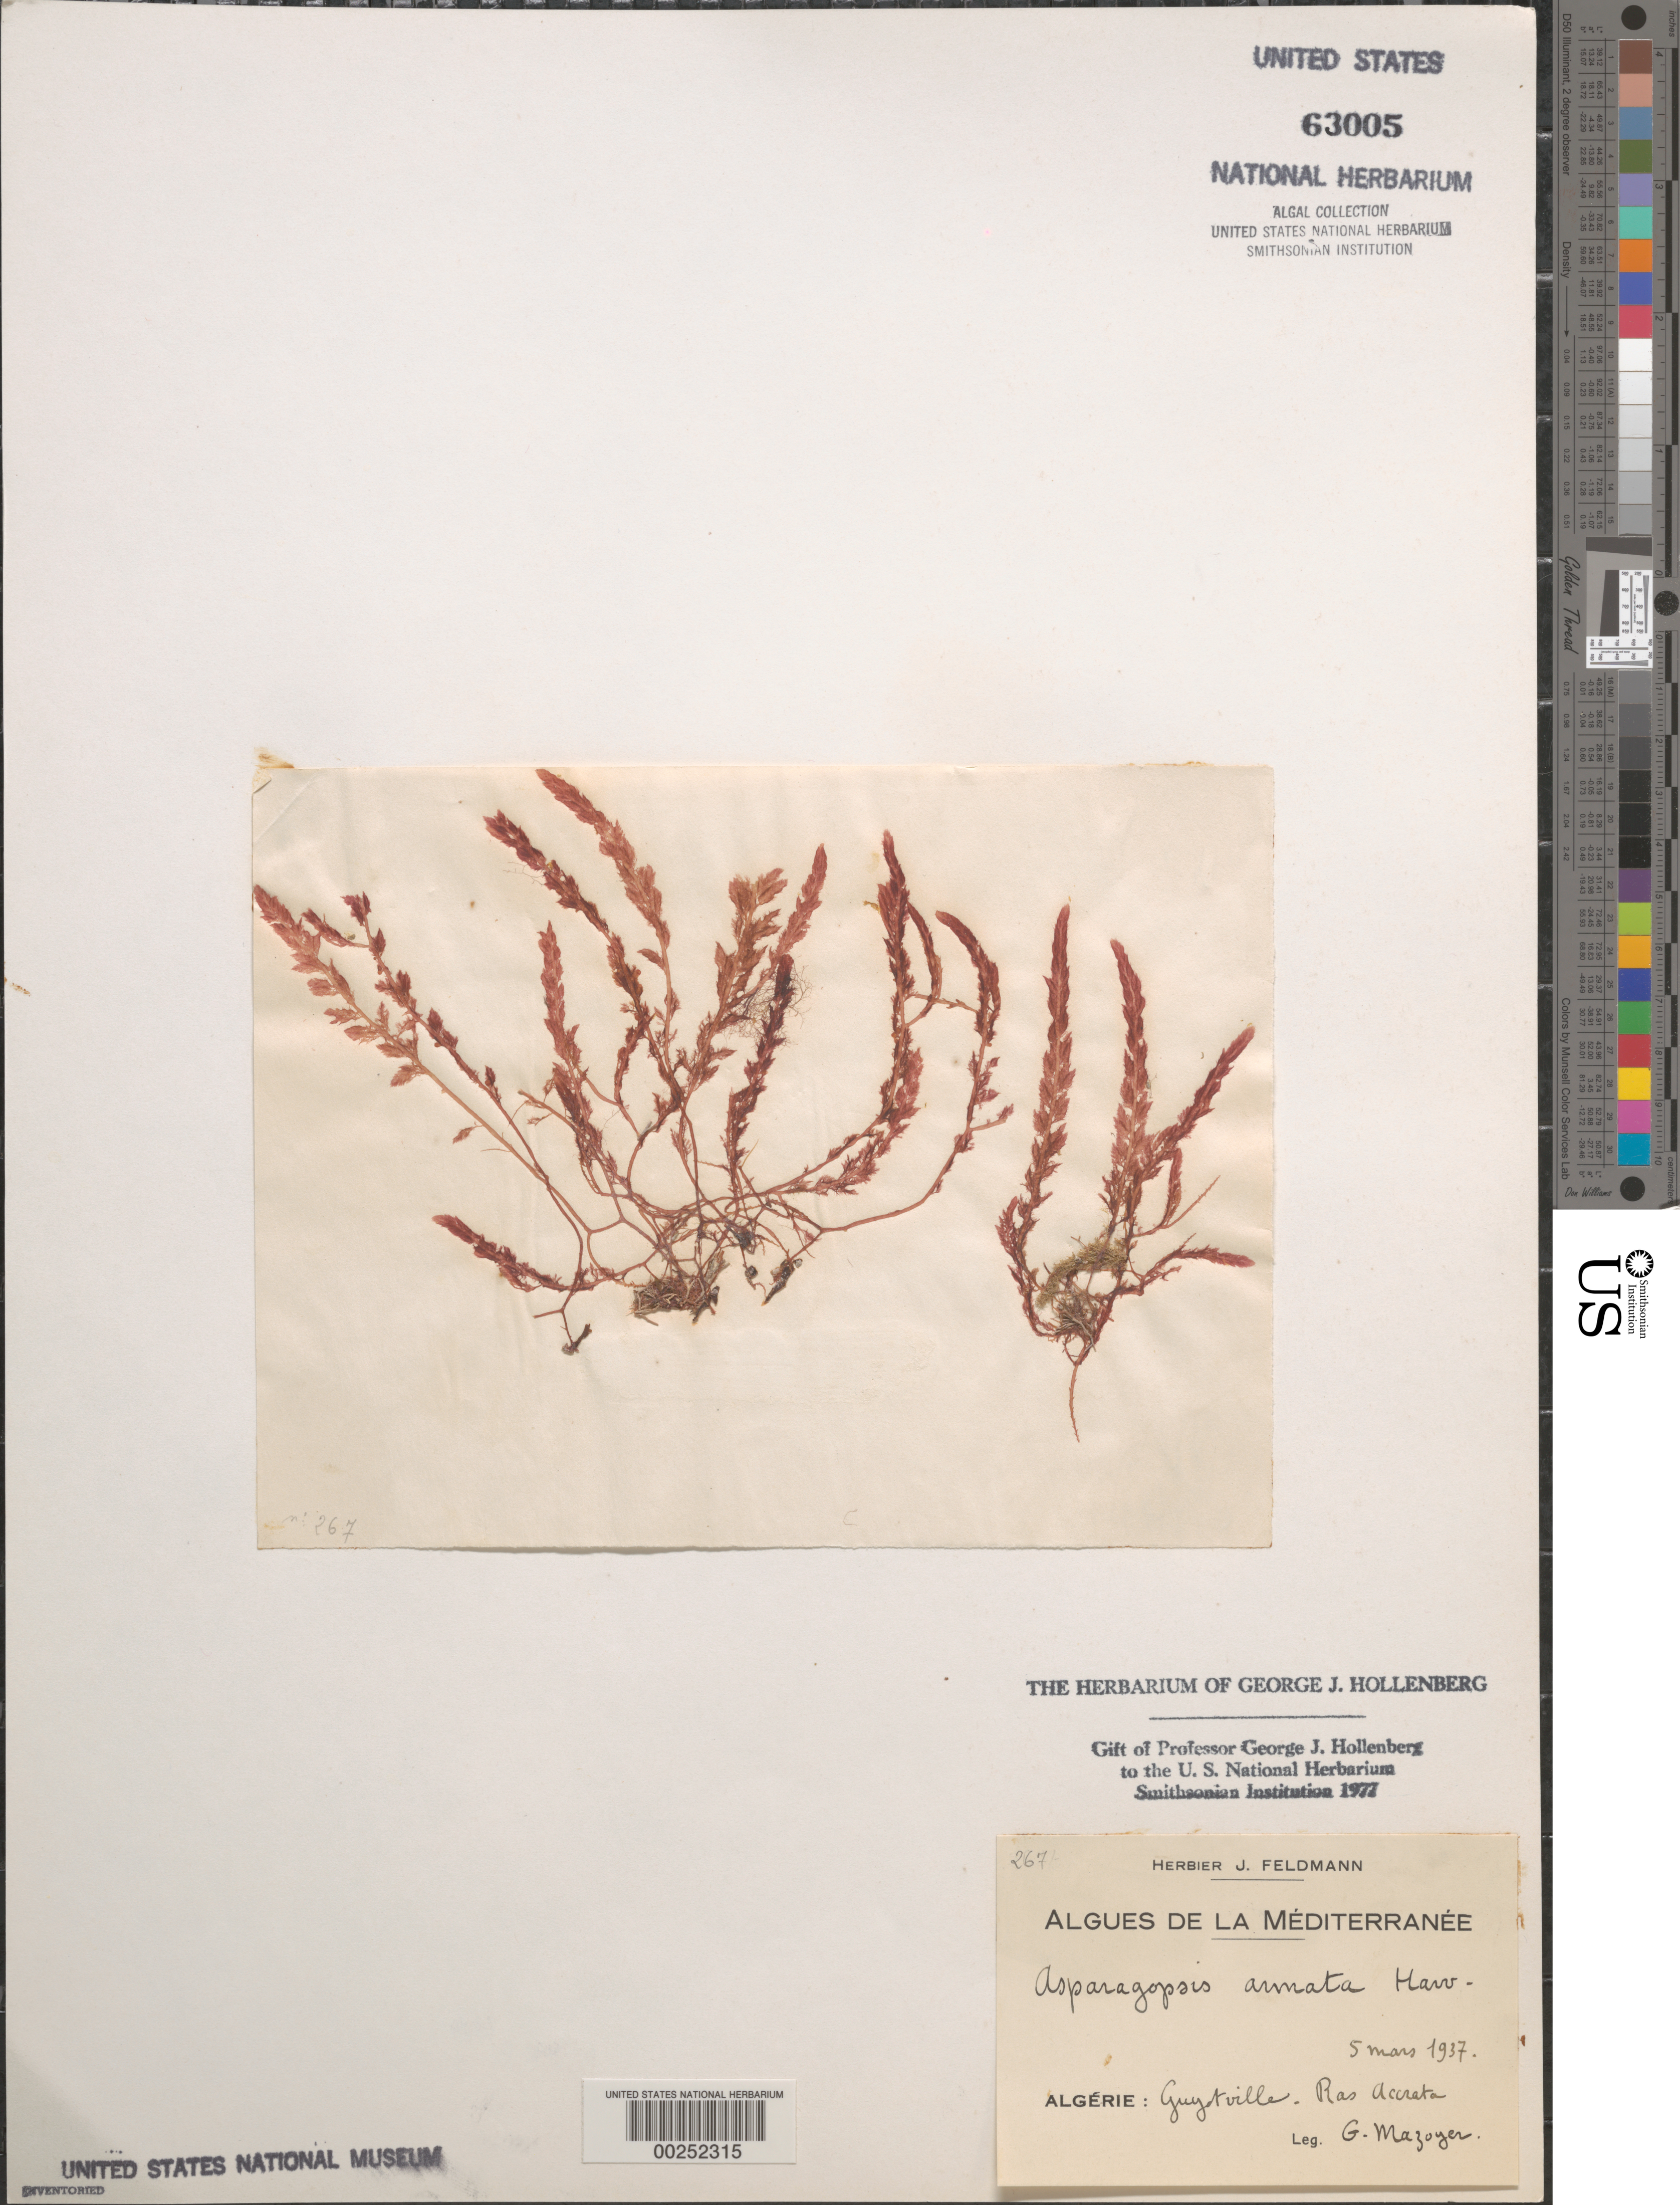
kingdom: Plantae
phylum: Rhodophyta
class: Florideophyceae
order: Bonnemaisoniales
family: Bonnemaisoniaceae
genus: Asparagopsis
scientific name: Asparagopsis armata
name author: Harv.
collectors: G. Feldman-Mazoyer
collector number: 267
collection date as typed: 05 Mar 1937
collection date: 1937-03-05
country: Algeria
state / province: Alger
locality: Guyotville, ras (Cape) Accreta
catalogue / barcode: US 63005